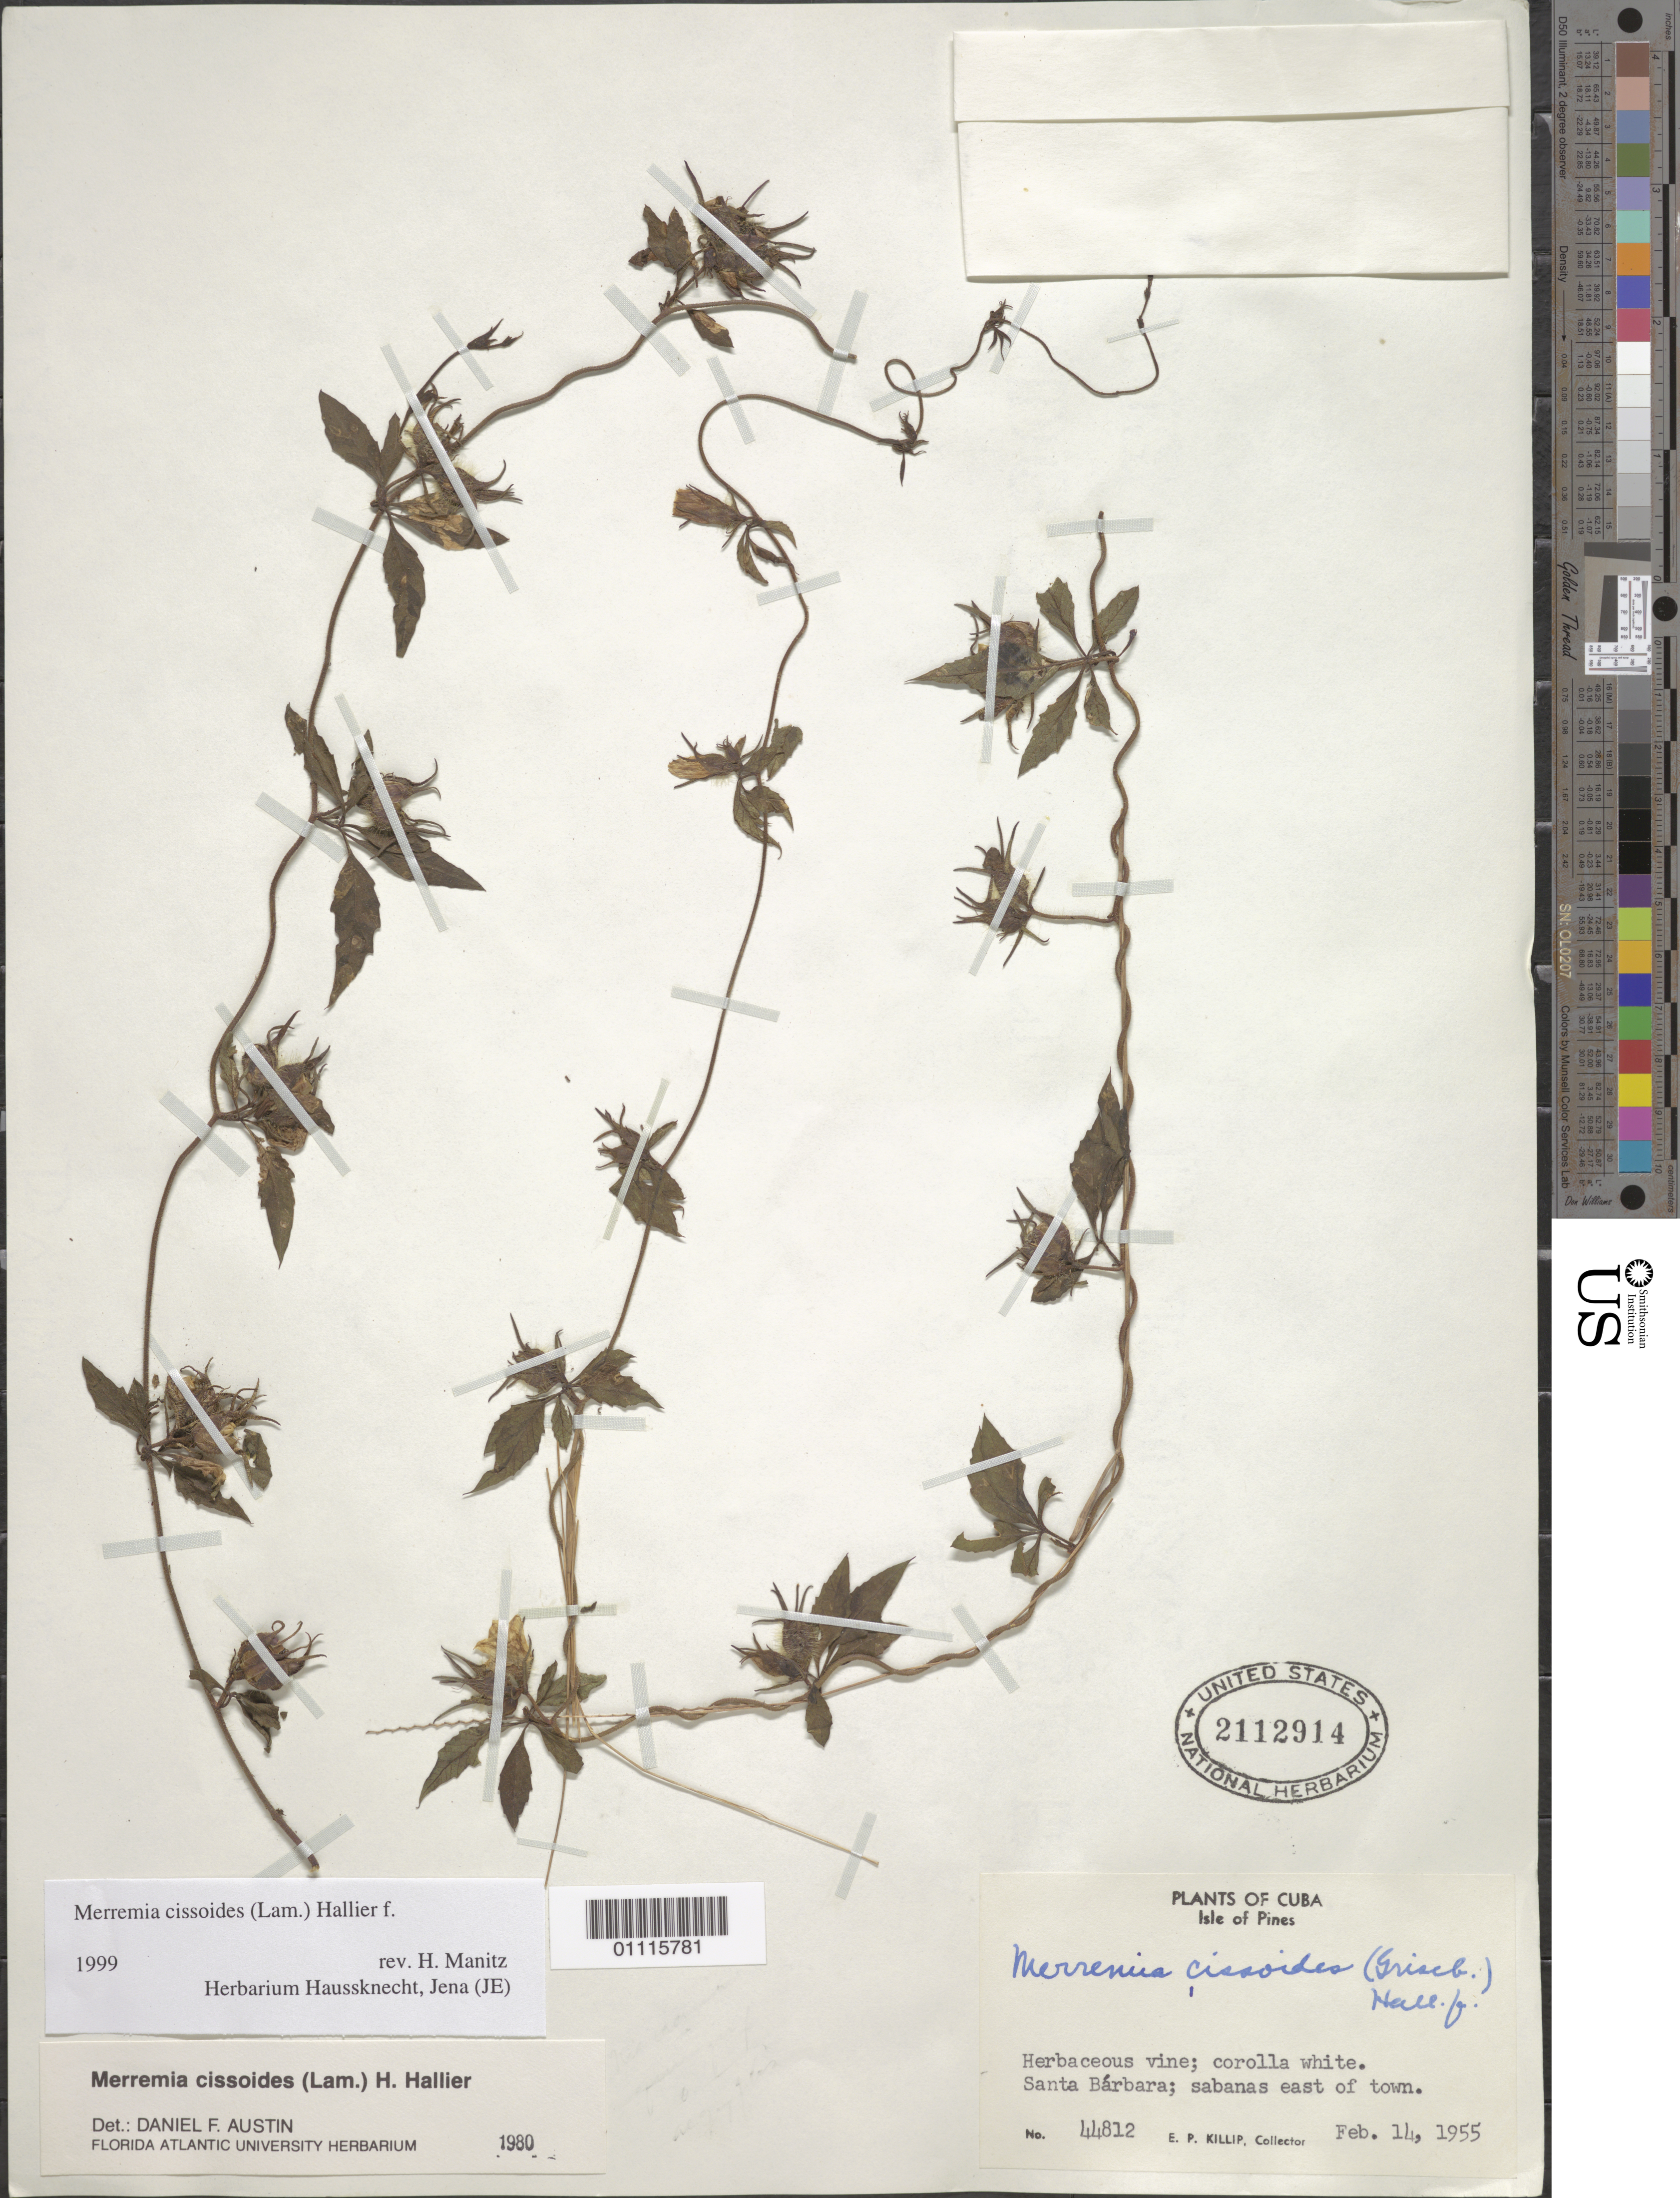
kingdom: Plantae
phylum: Tracheophyta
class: Magnoliopsida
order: Solanales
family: Convolvulaceae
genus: Distimake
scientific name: Distimake cissoides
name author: (Lam.) A. R. Simões & Staples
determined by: Strong, Mark T., (BOT), Smithsonian Institution - National Museum of Natural History (UNITED STATES)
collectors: E. P. Killip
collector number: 44812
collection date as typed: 14 Feb 1955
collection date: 1955-02-14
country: Cuba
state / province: Isla de La Juventud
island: Isla de la Juventud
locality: Isle of Pines, Santa Barbara; sabanas E of town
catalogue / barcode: US 2112914